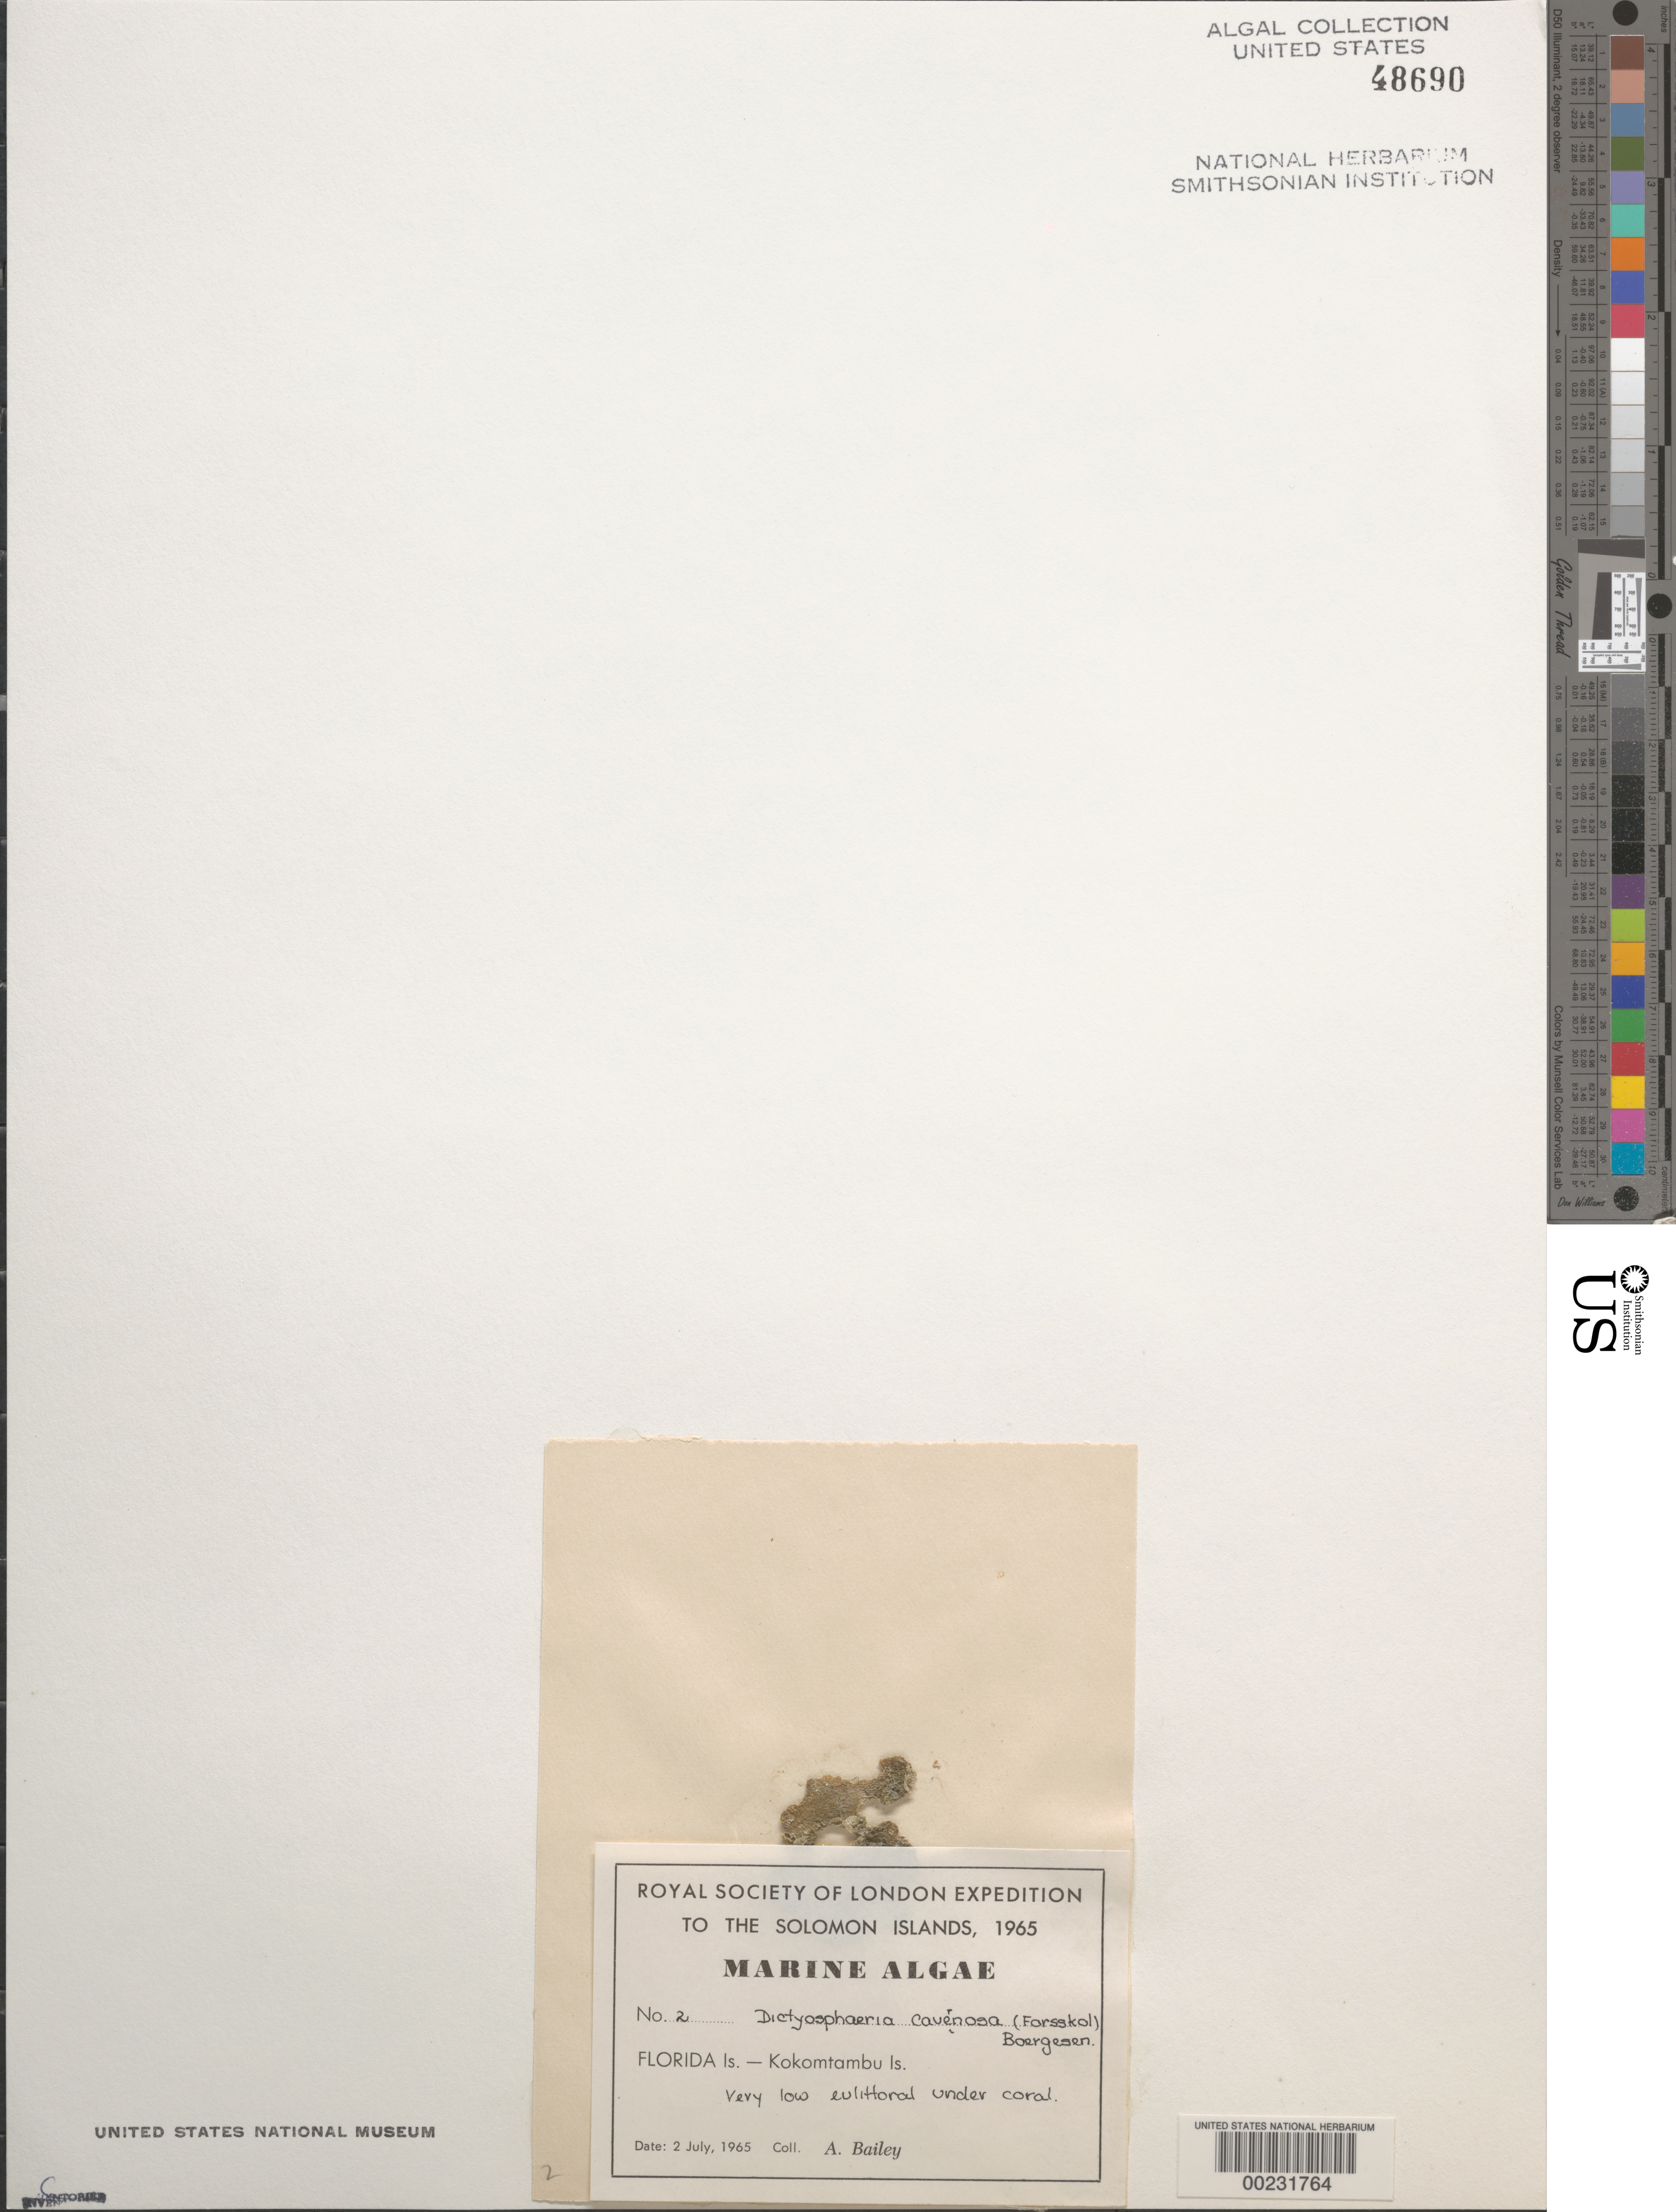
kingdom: Plantae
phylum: Chlorophyta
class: Ulvophyceae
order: Siphonocladales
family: Siphonocladaceae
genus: Dictyosphaeria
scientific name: Dictyosphaeria cavernosa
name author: (Forssk.) Børgesen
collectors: A. Bailey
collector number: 2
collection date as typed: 02 Jul 1965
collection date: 1965-07-02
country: Solomon Islands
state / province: Central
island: Kokomtambu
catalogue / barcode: US 48690